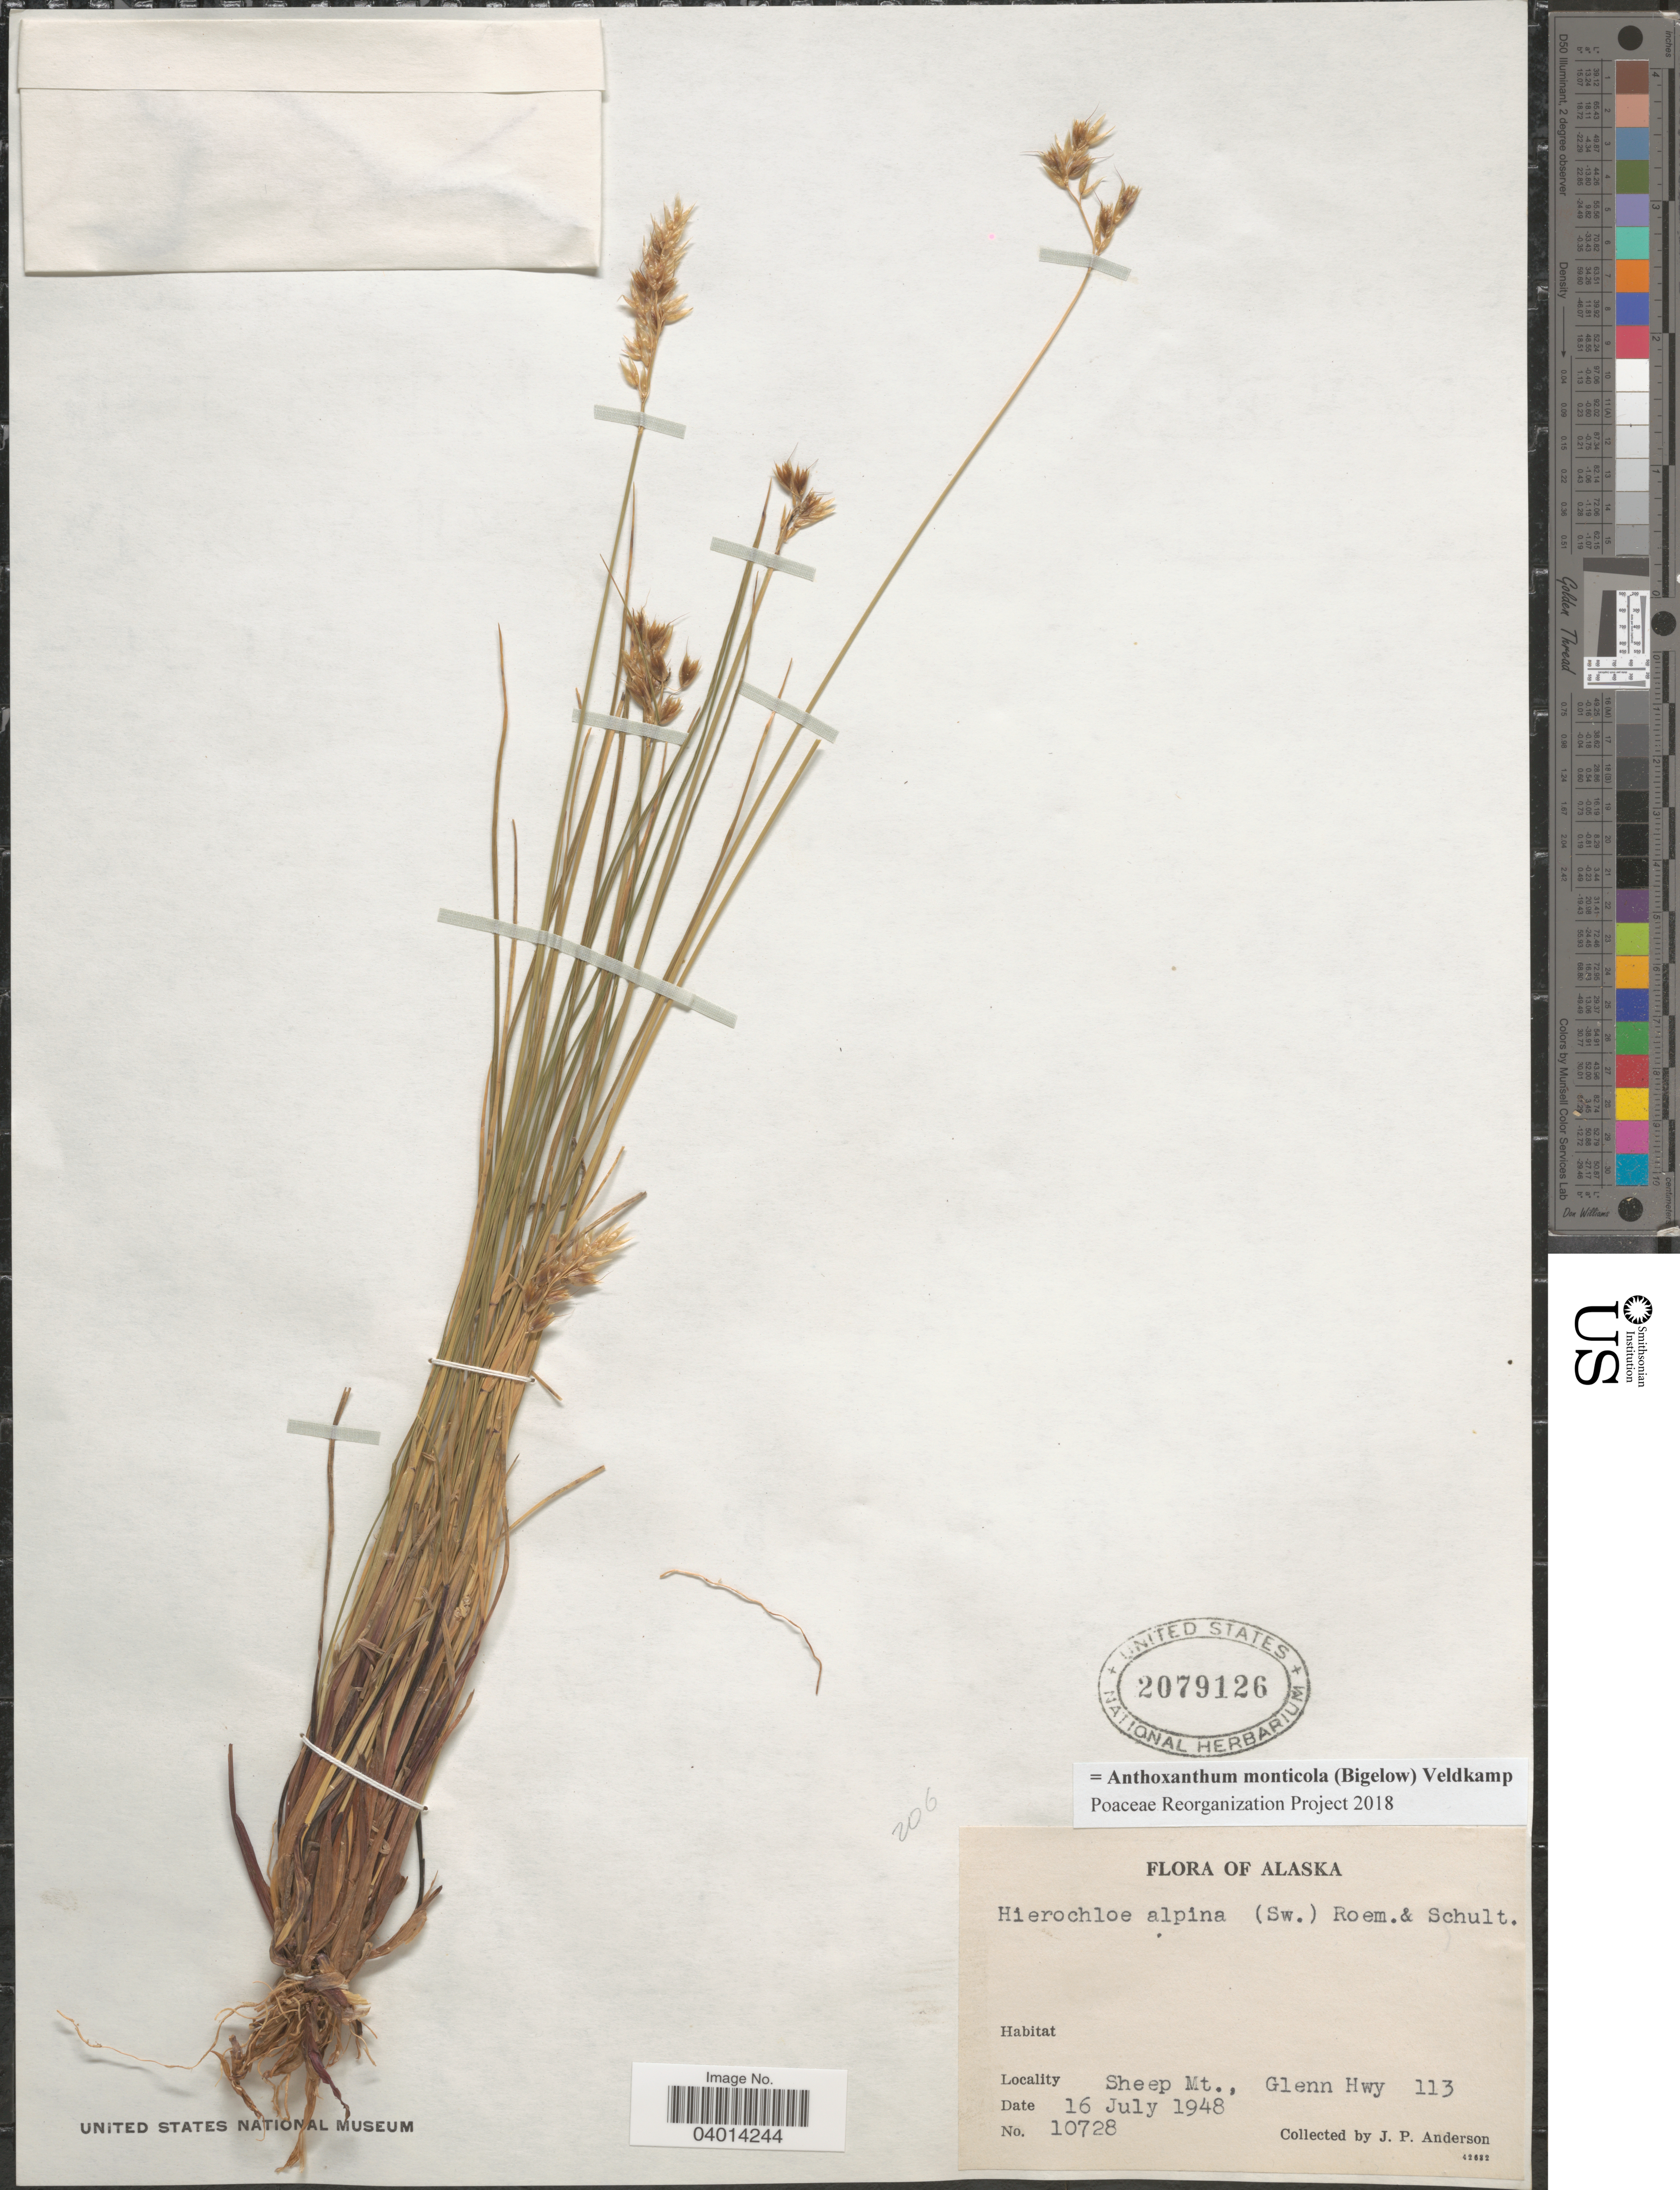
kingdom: Plantae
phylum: Tracheophyta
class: Liliopsida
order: Poales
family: Poaceae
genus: Anthoxanthum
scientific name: Anthoxanthum monticola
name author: (Bigelow) Veldkamp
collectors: J. P. Anderson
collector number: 10728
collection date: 1948-07-16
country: United States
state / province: Alaska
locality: Sheep Mt., Glenn Hwy 113.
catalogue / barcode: US 2079126